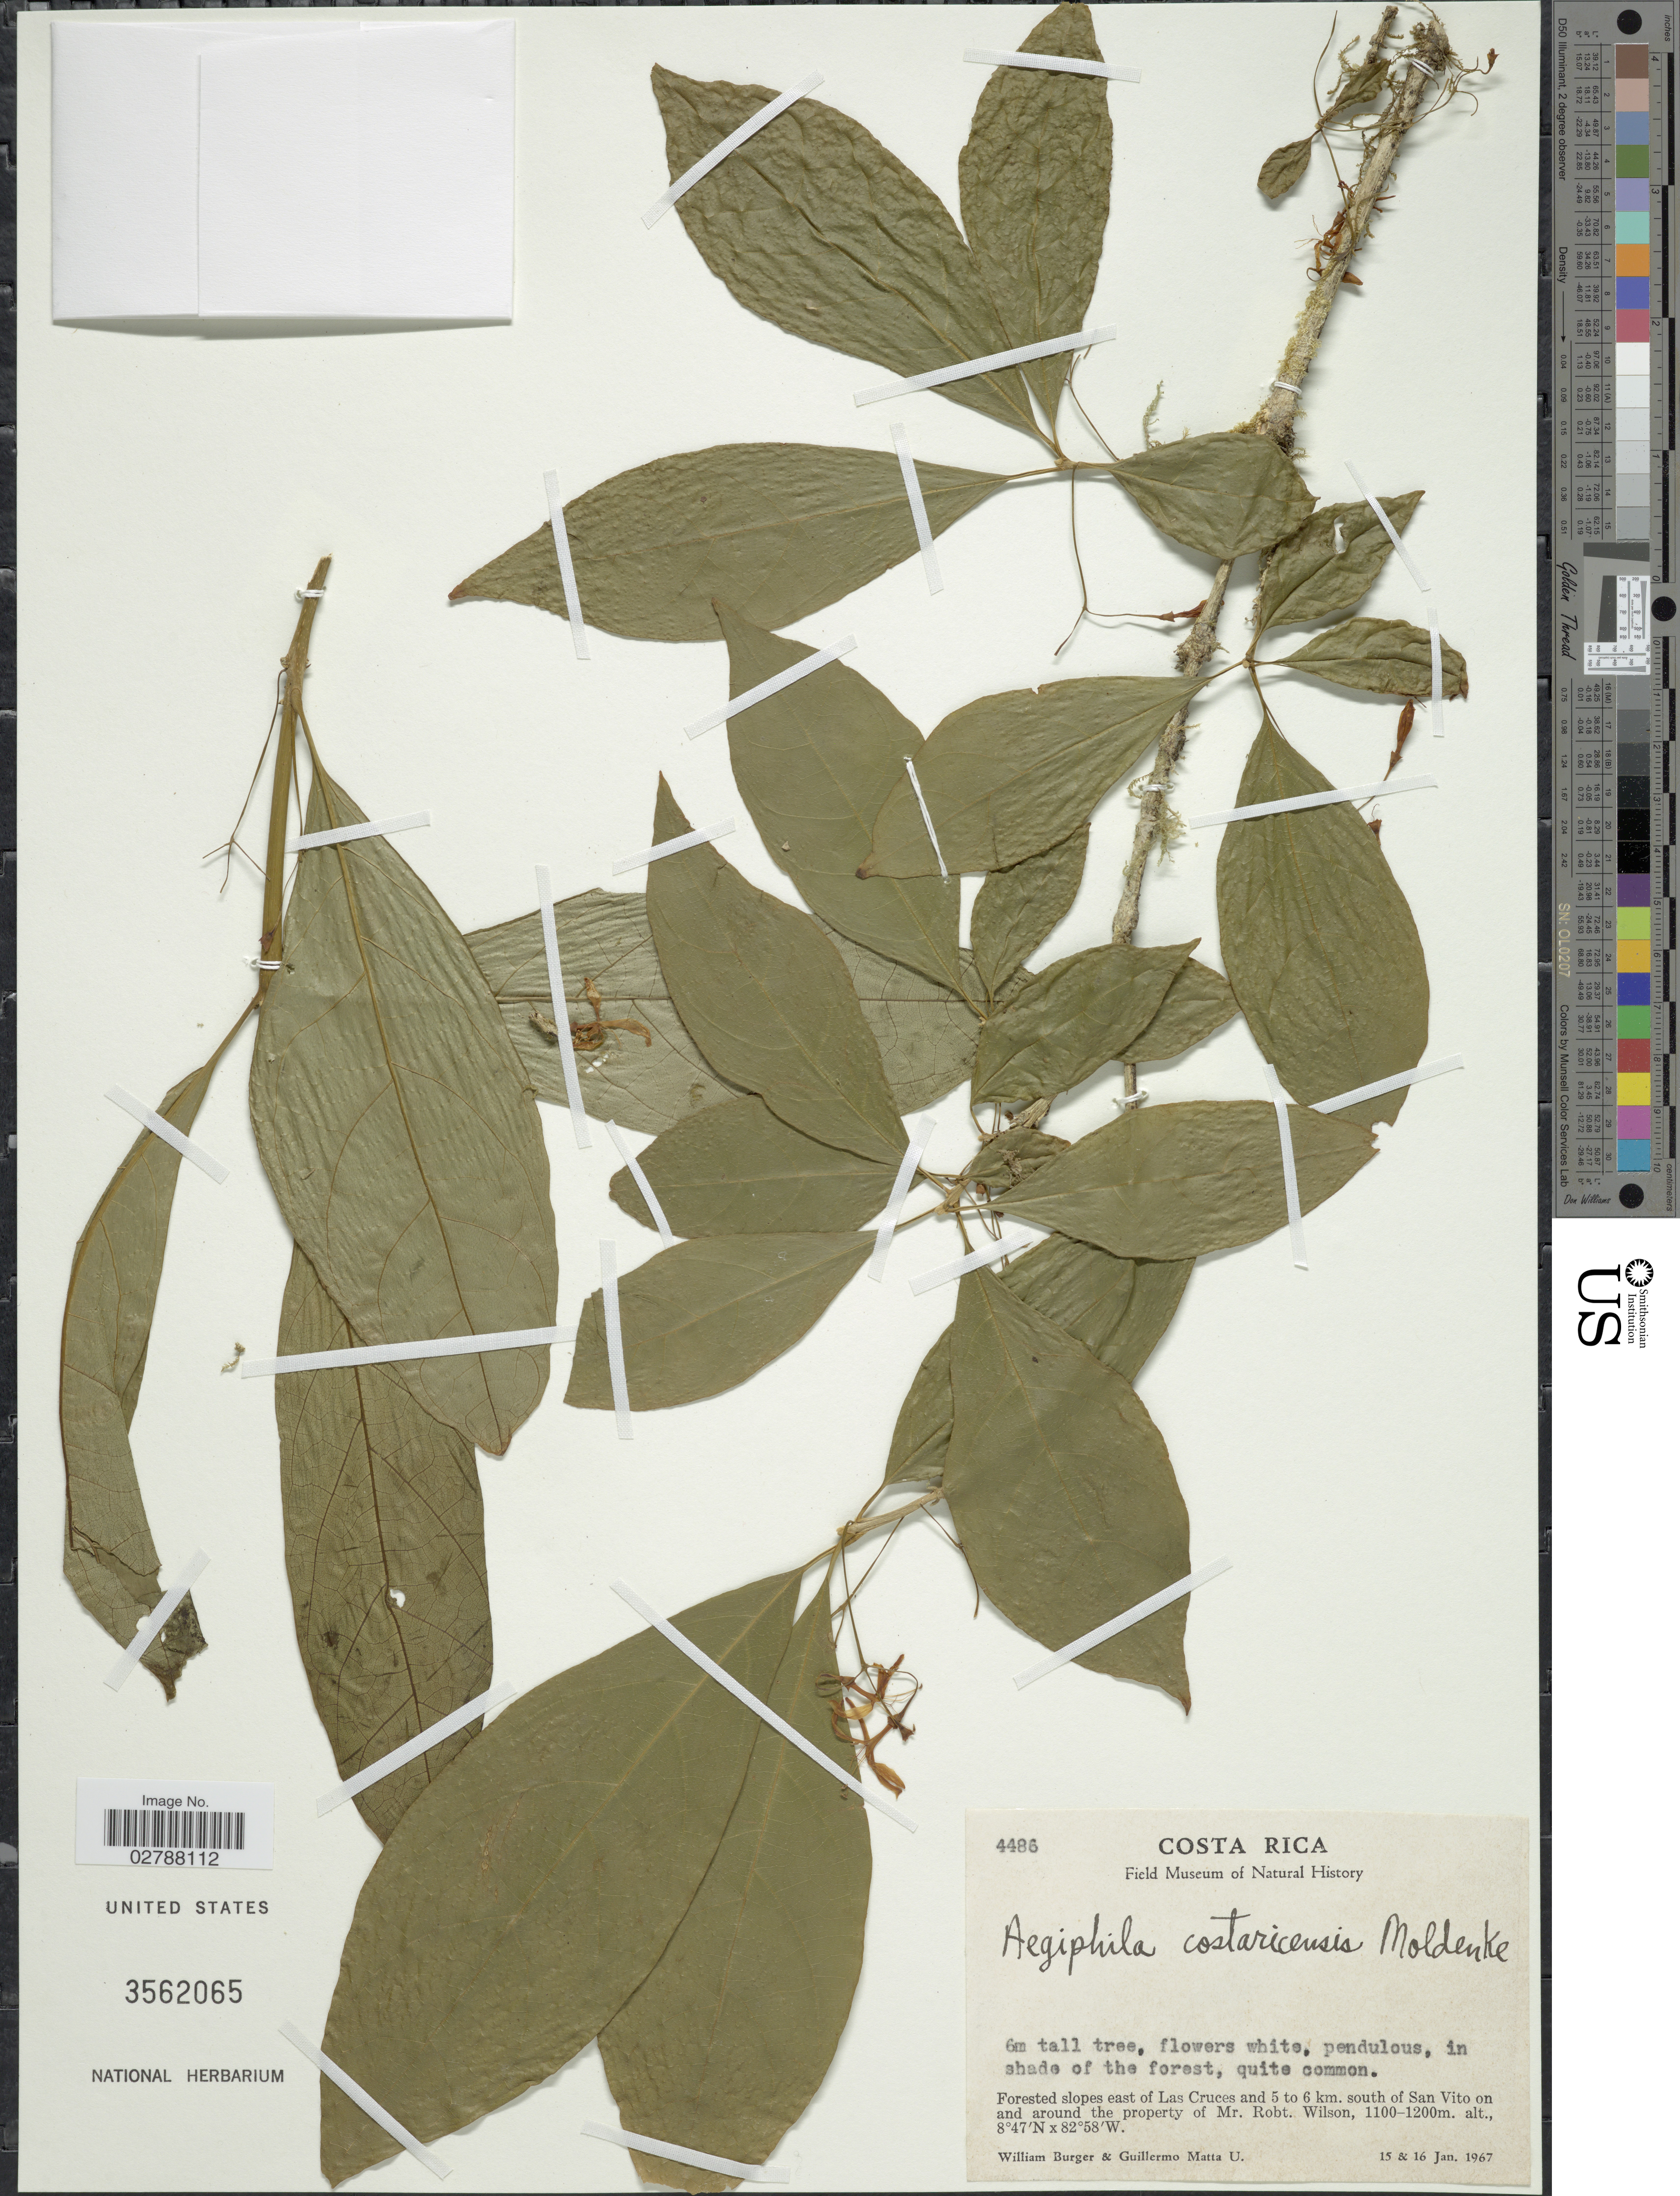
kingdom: Plantae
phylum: Tracheophyta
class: Magnoliopsida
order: Lamiales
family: Lamiaceae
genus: Aegiphila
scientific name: Aegiphila costaricensis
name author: Moldenke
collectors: W. Burger & G. Matta U.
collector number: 4486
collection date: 1967-01-15/1967-01-16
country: Costa Rica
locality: Forested slopes east of Las Cruces and 5 to 6 km. south of San Vito on and around the property of Mt. Robt. Wilson.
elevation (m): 1100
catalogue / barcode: US 3562065